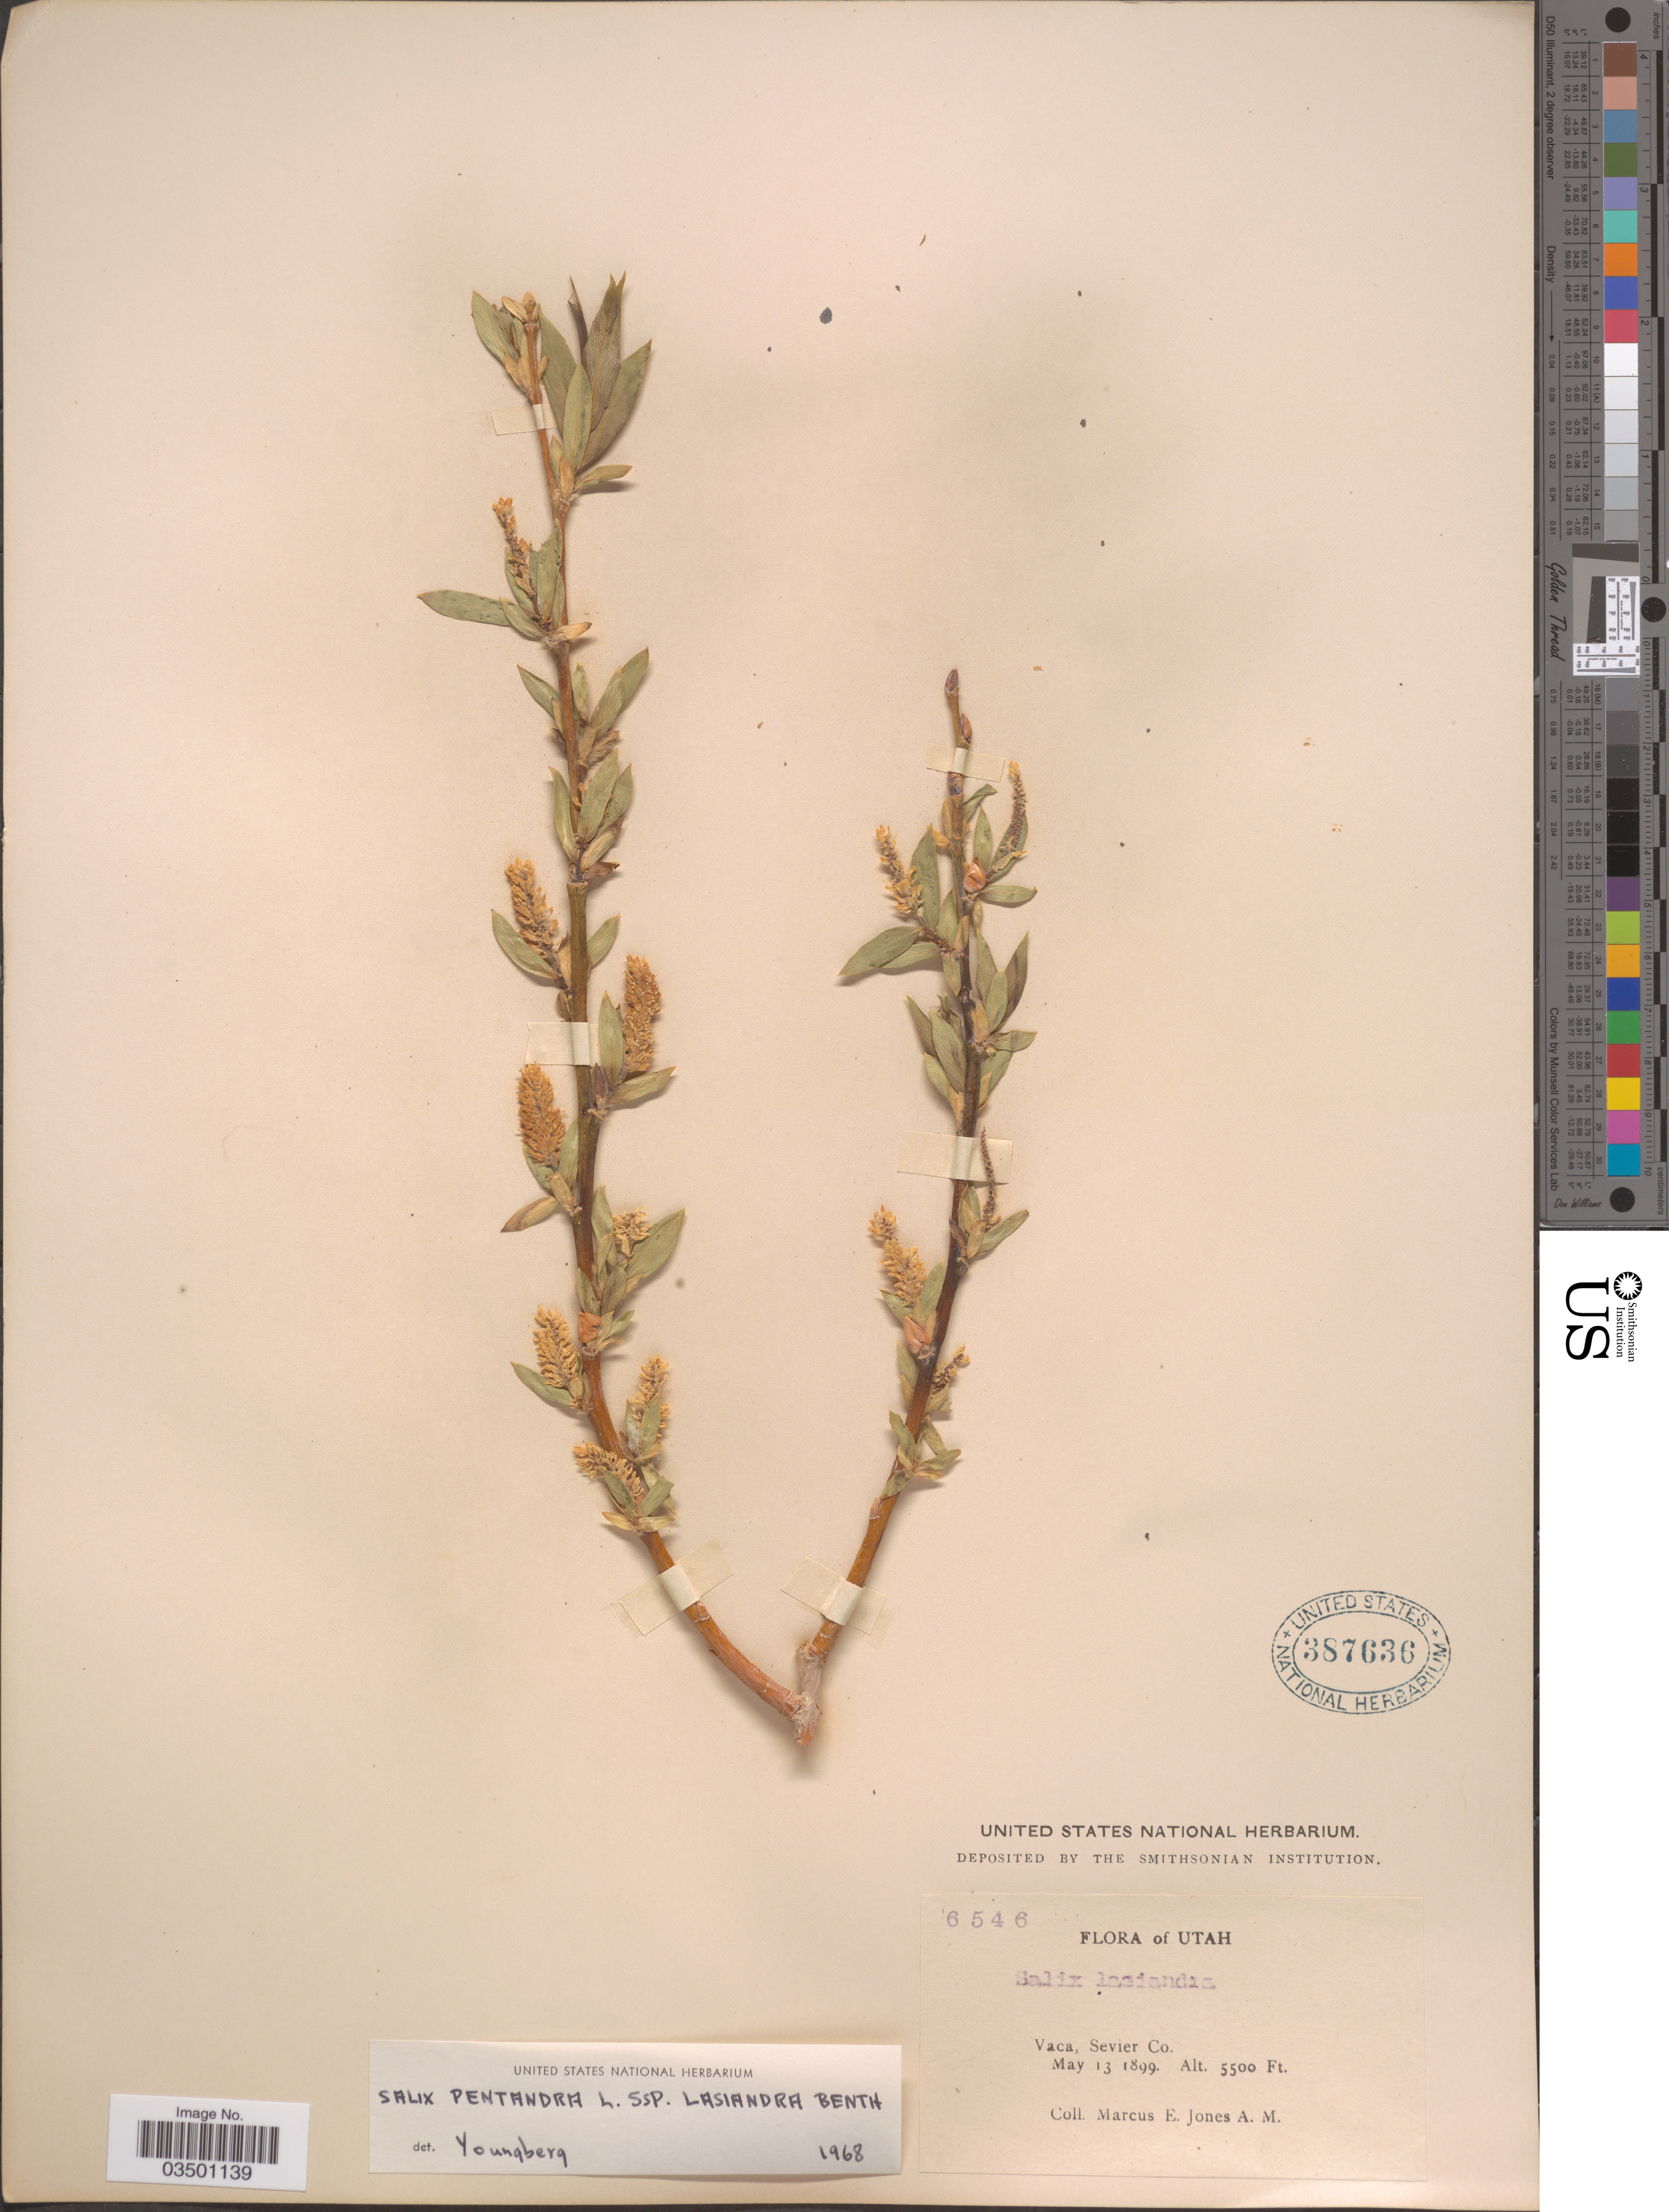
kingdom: Plantae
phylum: Tracheophyta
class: Magnoliopsida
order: Malpighiales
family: Salicaceae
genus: Salix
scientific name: Salix lasiandra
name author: Benth.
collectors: M. E. Jones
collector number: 6546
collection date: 1899-05-13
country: United States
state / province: Utah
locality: Vaca, Sevier Co.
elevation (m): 1676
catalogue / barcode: US 387636